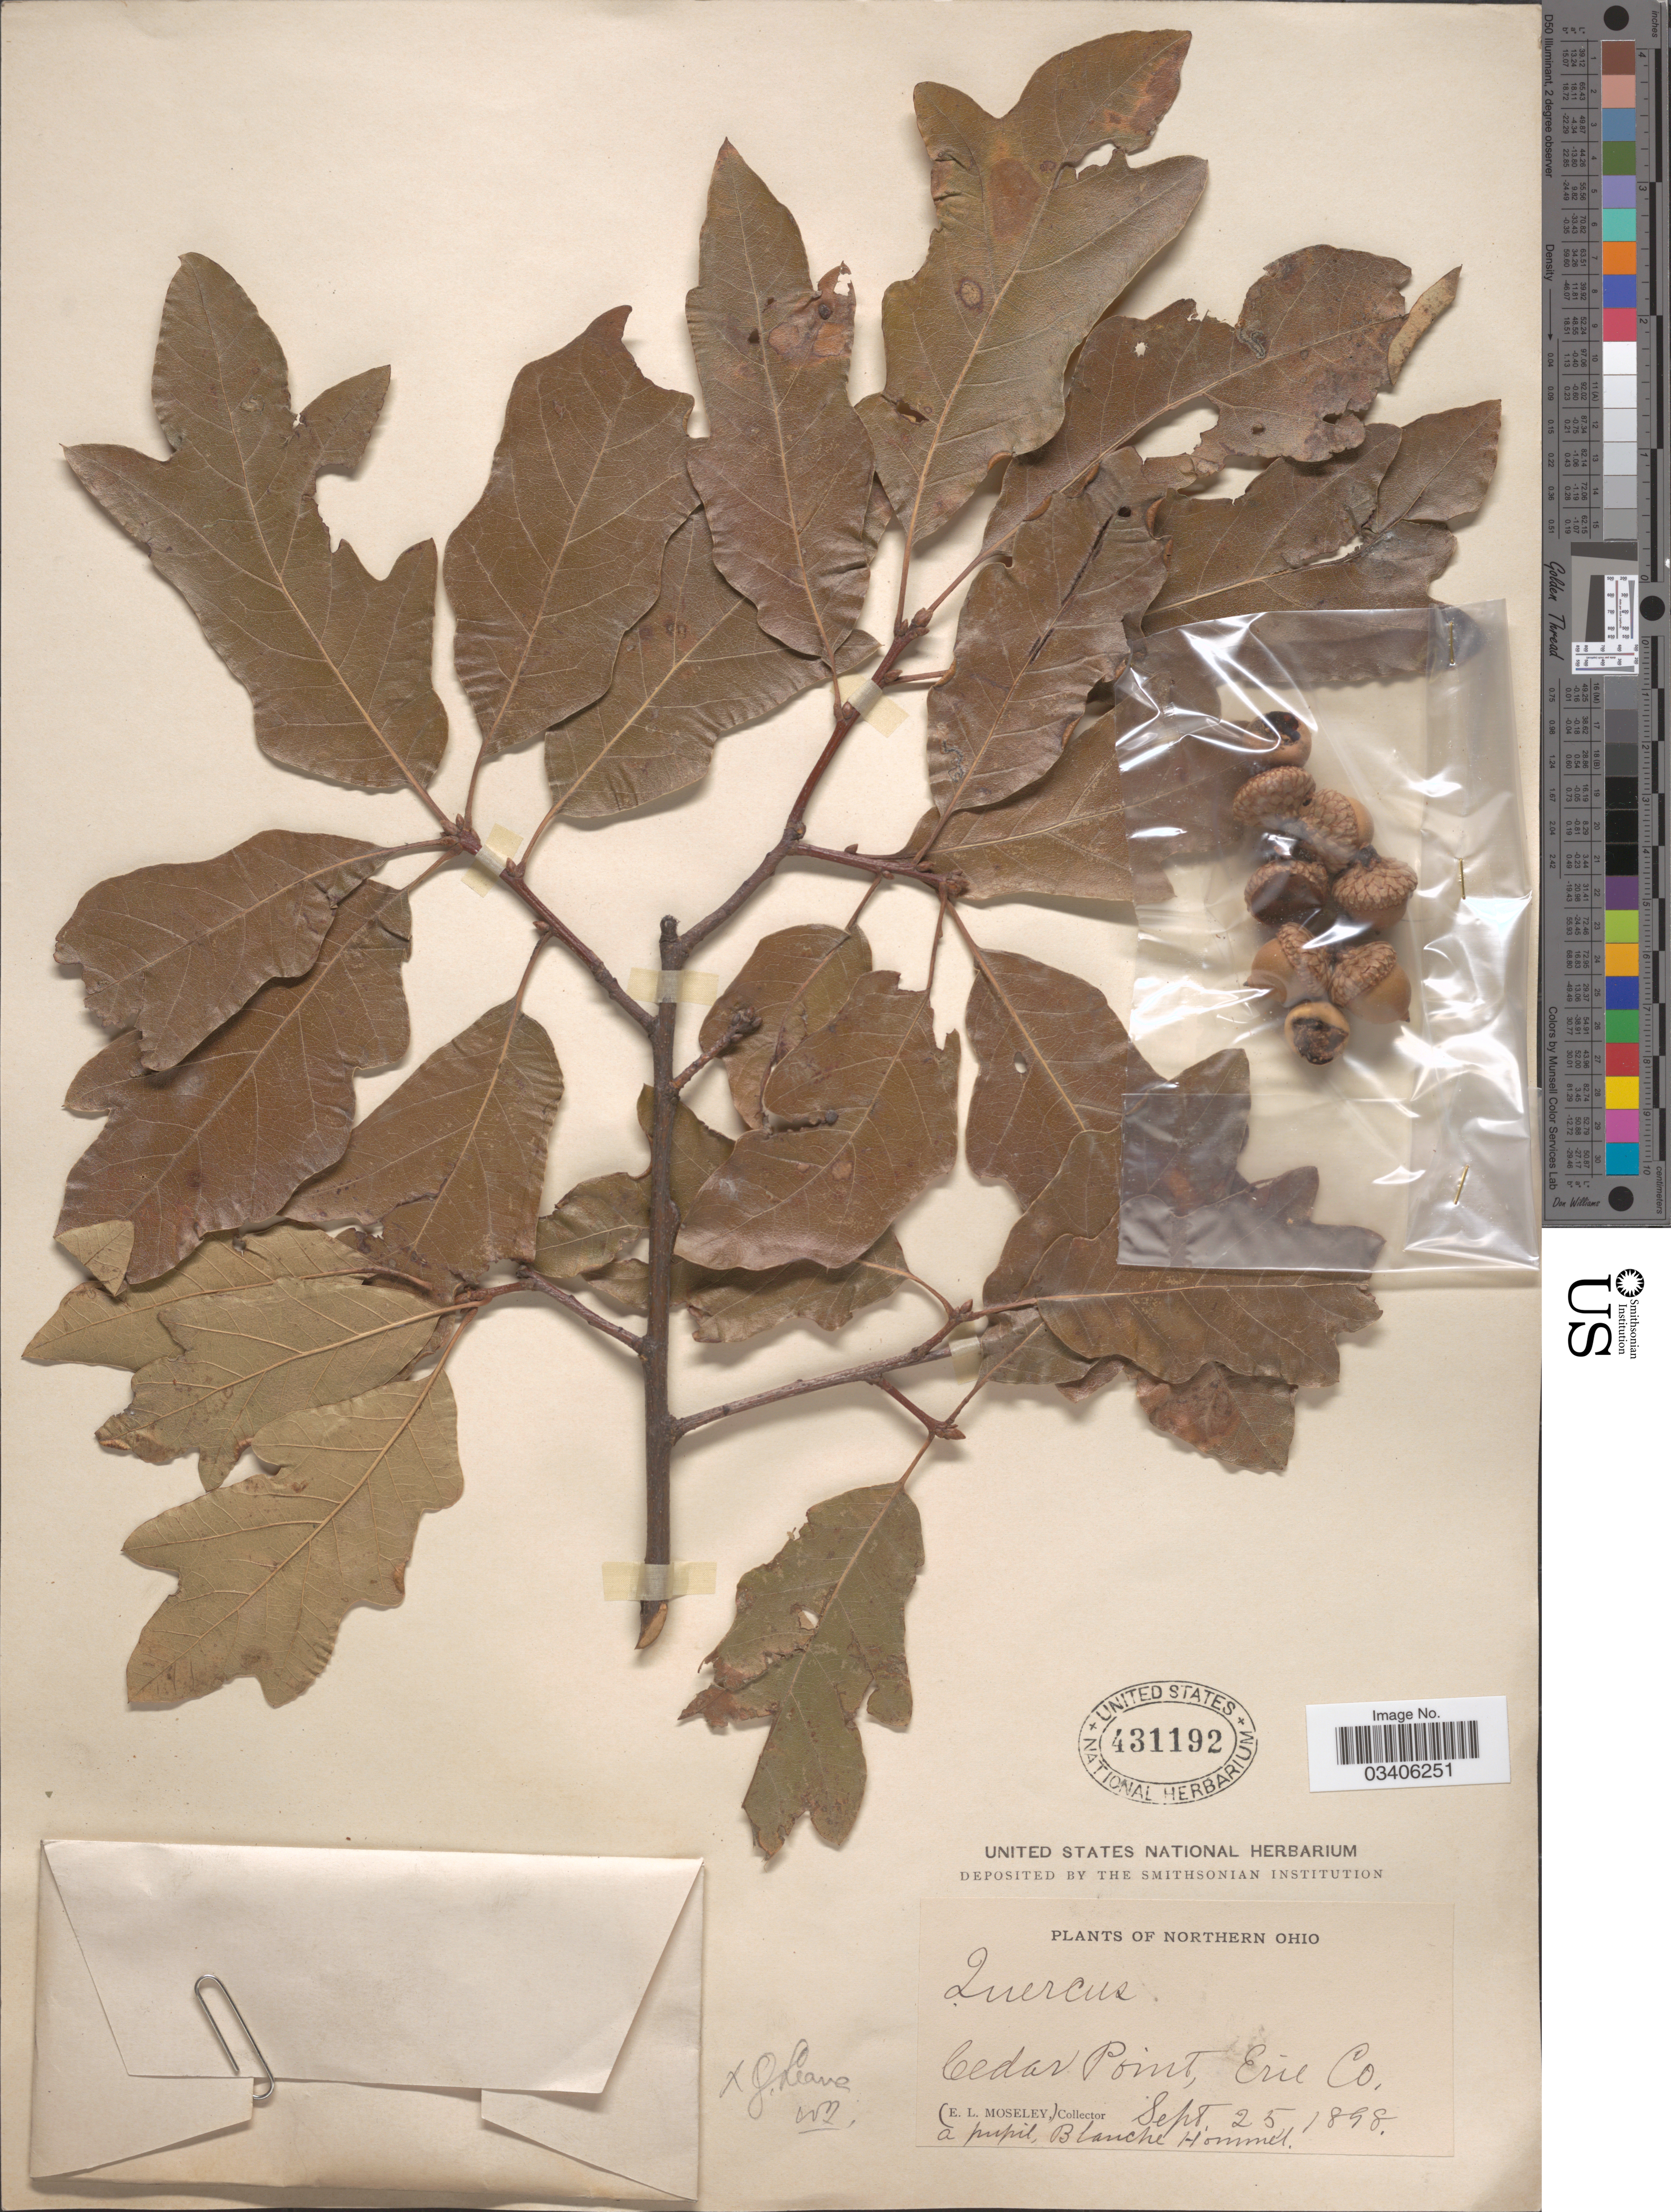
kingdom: Plantae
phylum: Tracheophyta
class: Magnoliopsida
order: Fagales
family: Fagaceae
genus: Quercus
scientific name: Quercus x leana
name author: Nutt.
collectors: B. Hommel & E. Moseley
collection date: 1898-09-25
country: United States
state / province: Ohio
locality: Northern Ohio. Cedar Point, Erie Co.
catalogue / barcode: US 431192